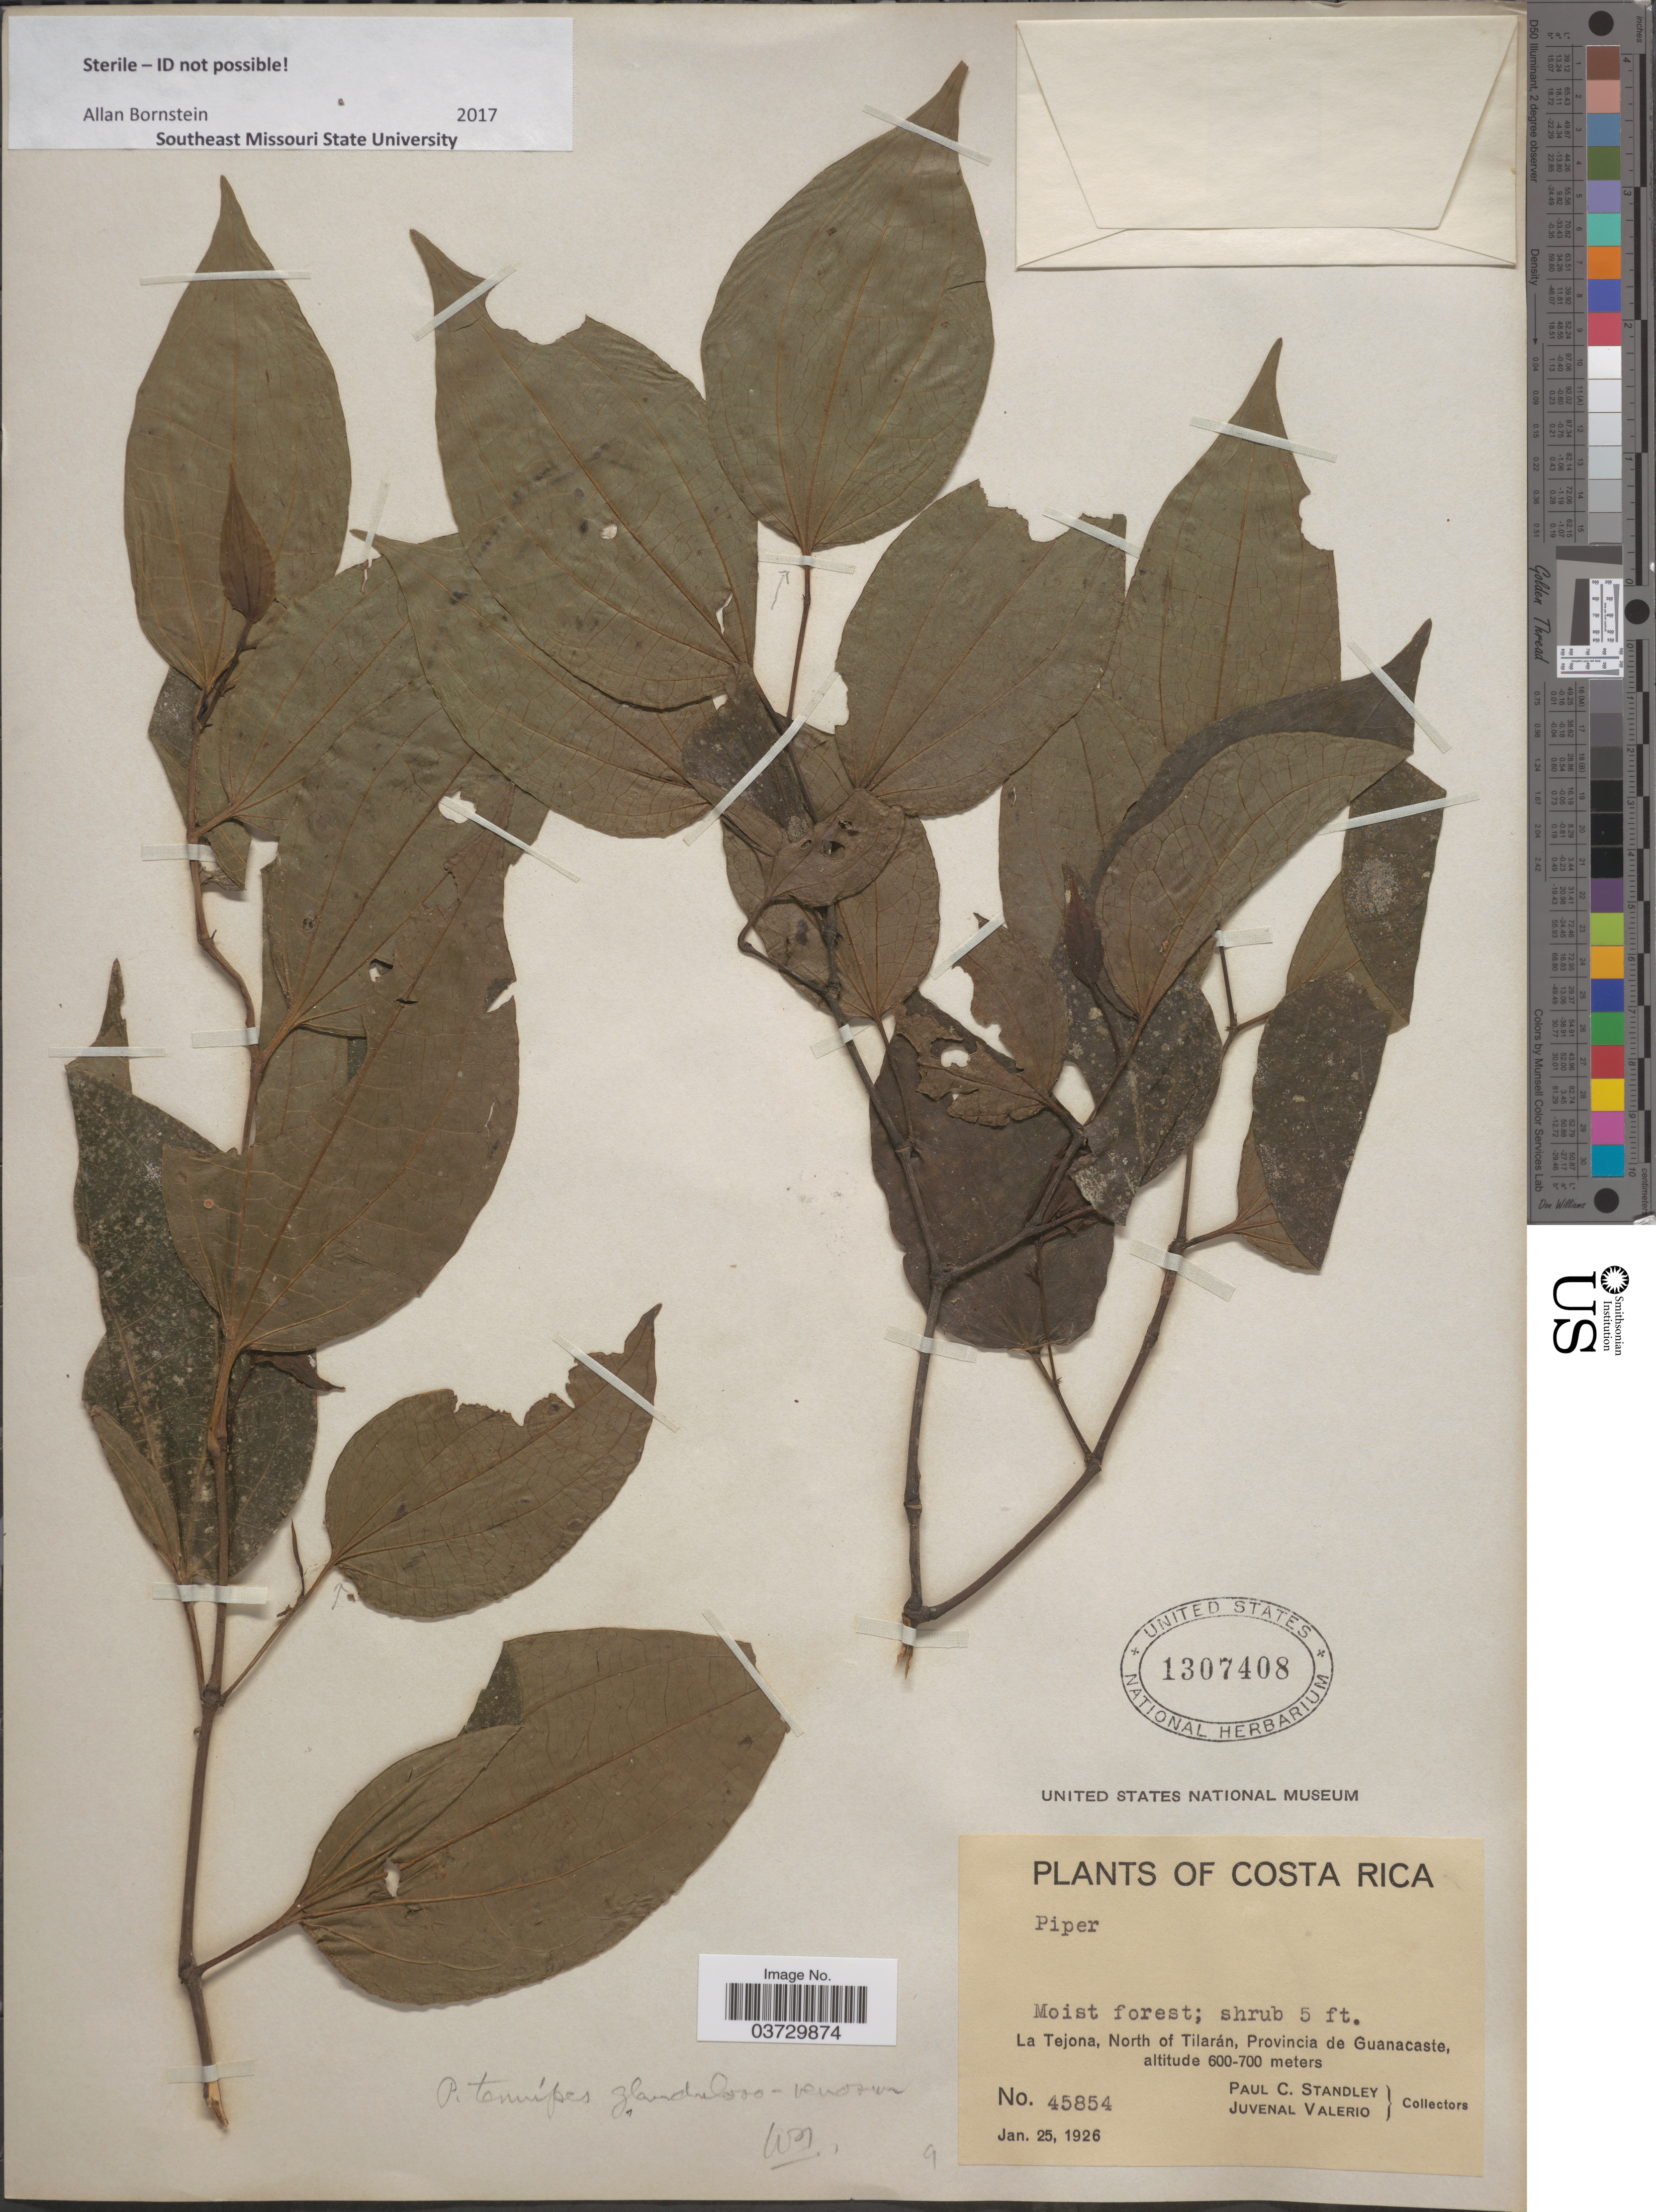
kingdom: Plantae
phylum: Tracheophyta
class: Magnoliopsida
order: Piperales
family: Piperaceae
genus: Piper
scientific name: Piper sp.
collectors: P. C. Standley & J. Valerio R.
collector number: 45854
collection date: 1926-01-25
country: Costa Rica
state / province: Guanacaste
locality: La Tejona, North of Tilarán.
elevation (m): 600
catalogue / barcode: US 1307408